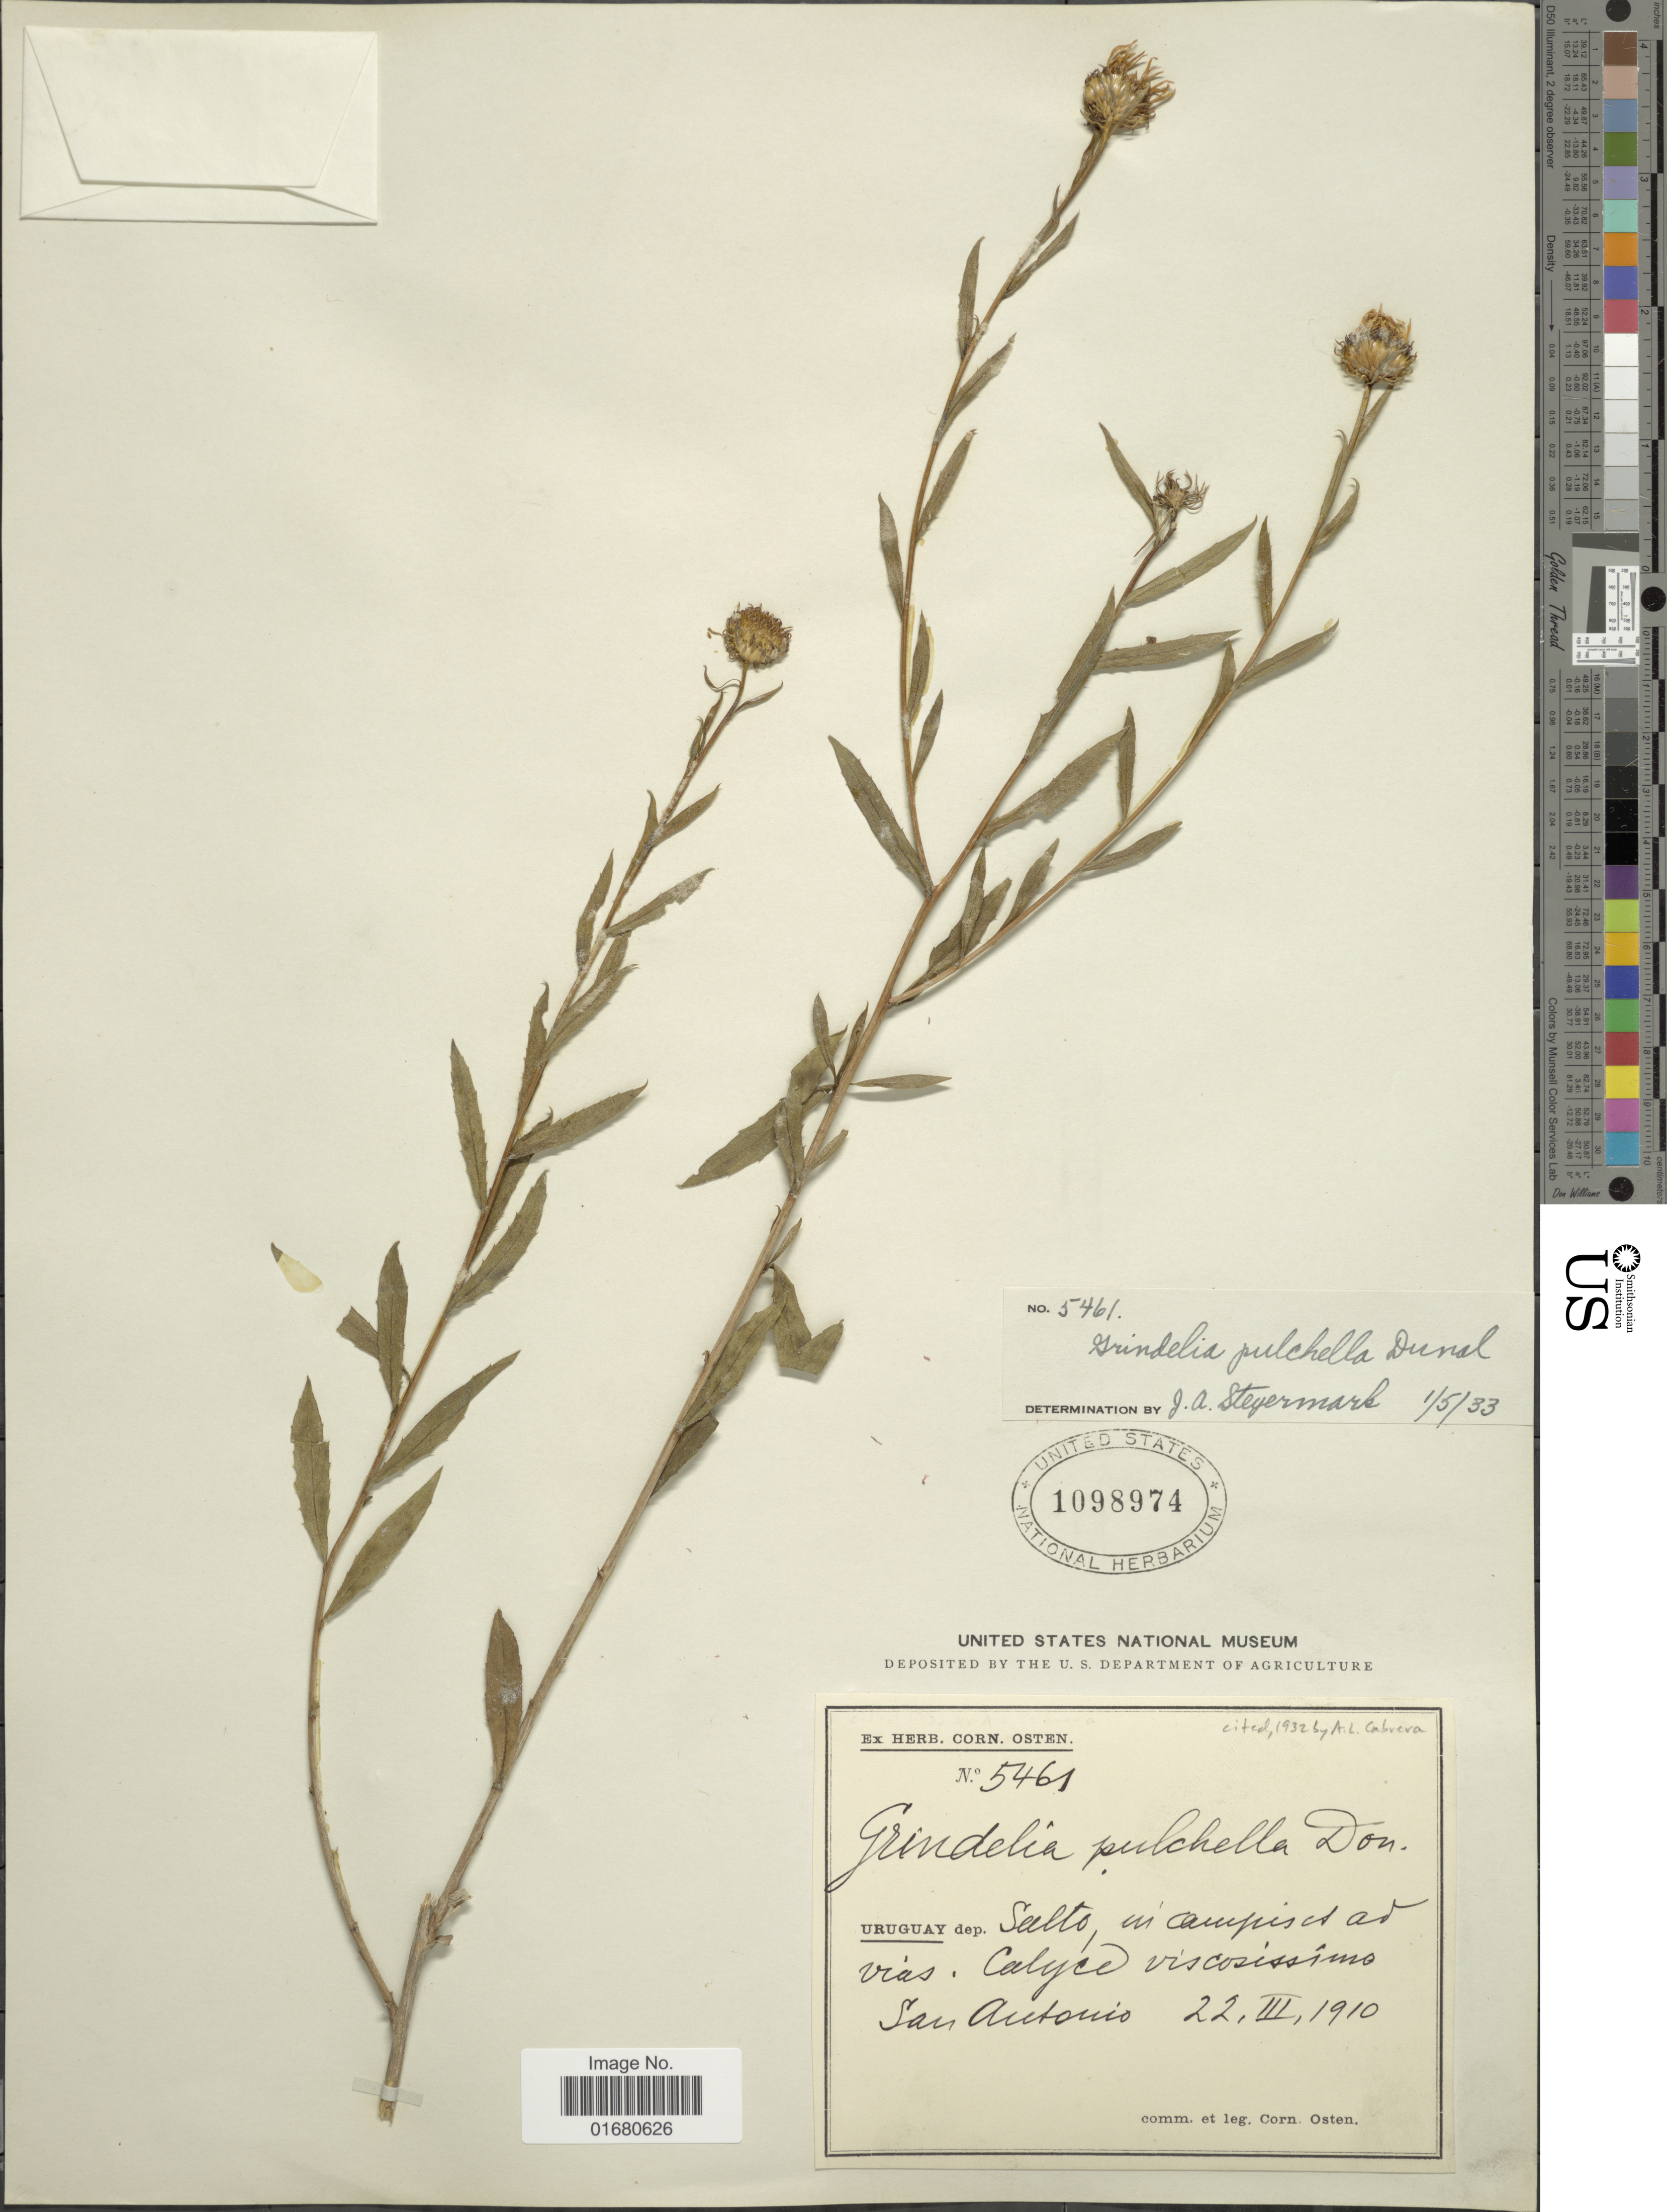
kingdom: Plantae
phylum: Tracheophyta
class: Magnoliopsida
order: Asterales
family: Asteraceae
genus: Grindelia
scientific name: Grindelia pulchella var. pulchella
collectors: C. Osten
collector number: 5461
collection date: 1910-03-22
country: Uruguay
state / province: Salto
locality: Dep. Salto, in campis et ad vias, calyce viscosissimo, San Antonio [interpreted]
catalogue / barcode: US 1098974